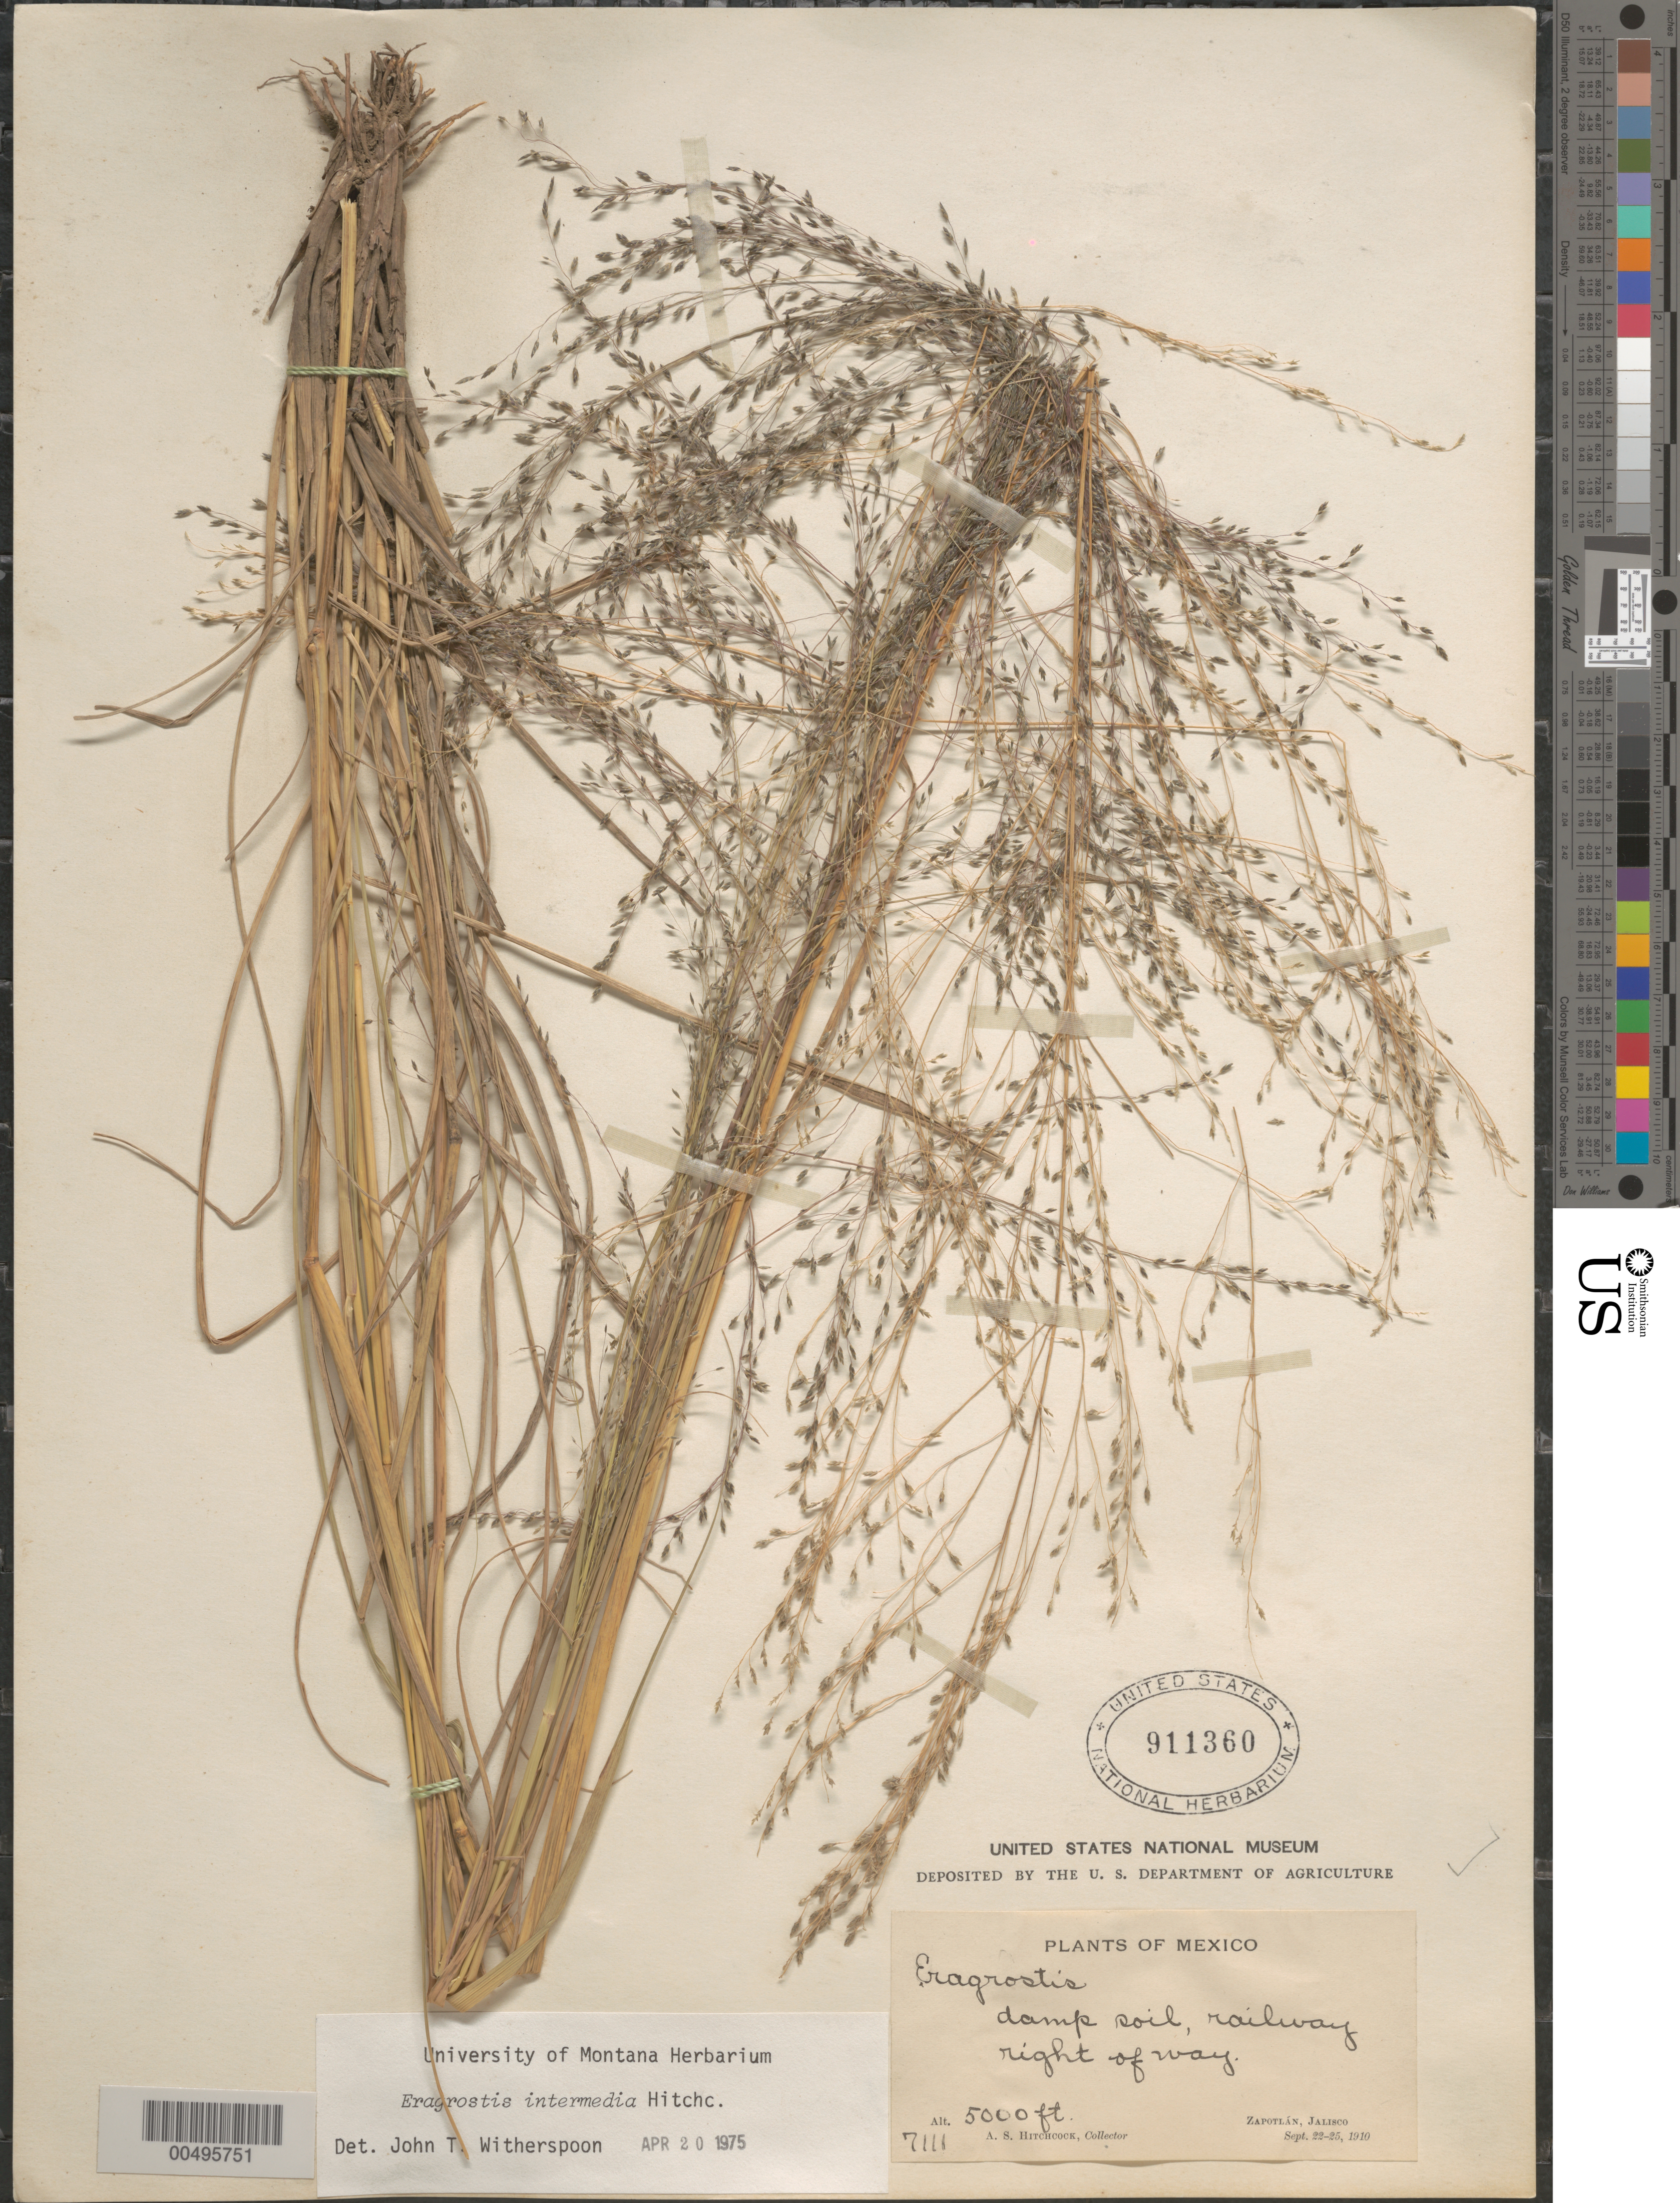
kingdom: Plantae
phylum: Tracheophyta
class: Liliopsida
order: Poales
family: Poaceae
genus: Eragrostis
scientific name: Eragrostis intermedia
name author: Hitchc.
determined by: Witherspoon, John T.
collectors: A. S. Hitchcock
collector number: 7111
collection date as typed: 22 Sep 1910 to 25 Sep 1910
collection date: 1910-09-22/1910-09-25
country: Mexico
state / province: Jalisco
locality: Zapotlán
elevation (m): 1524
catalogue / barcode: US 911360